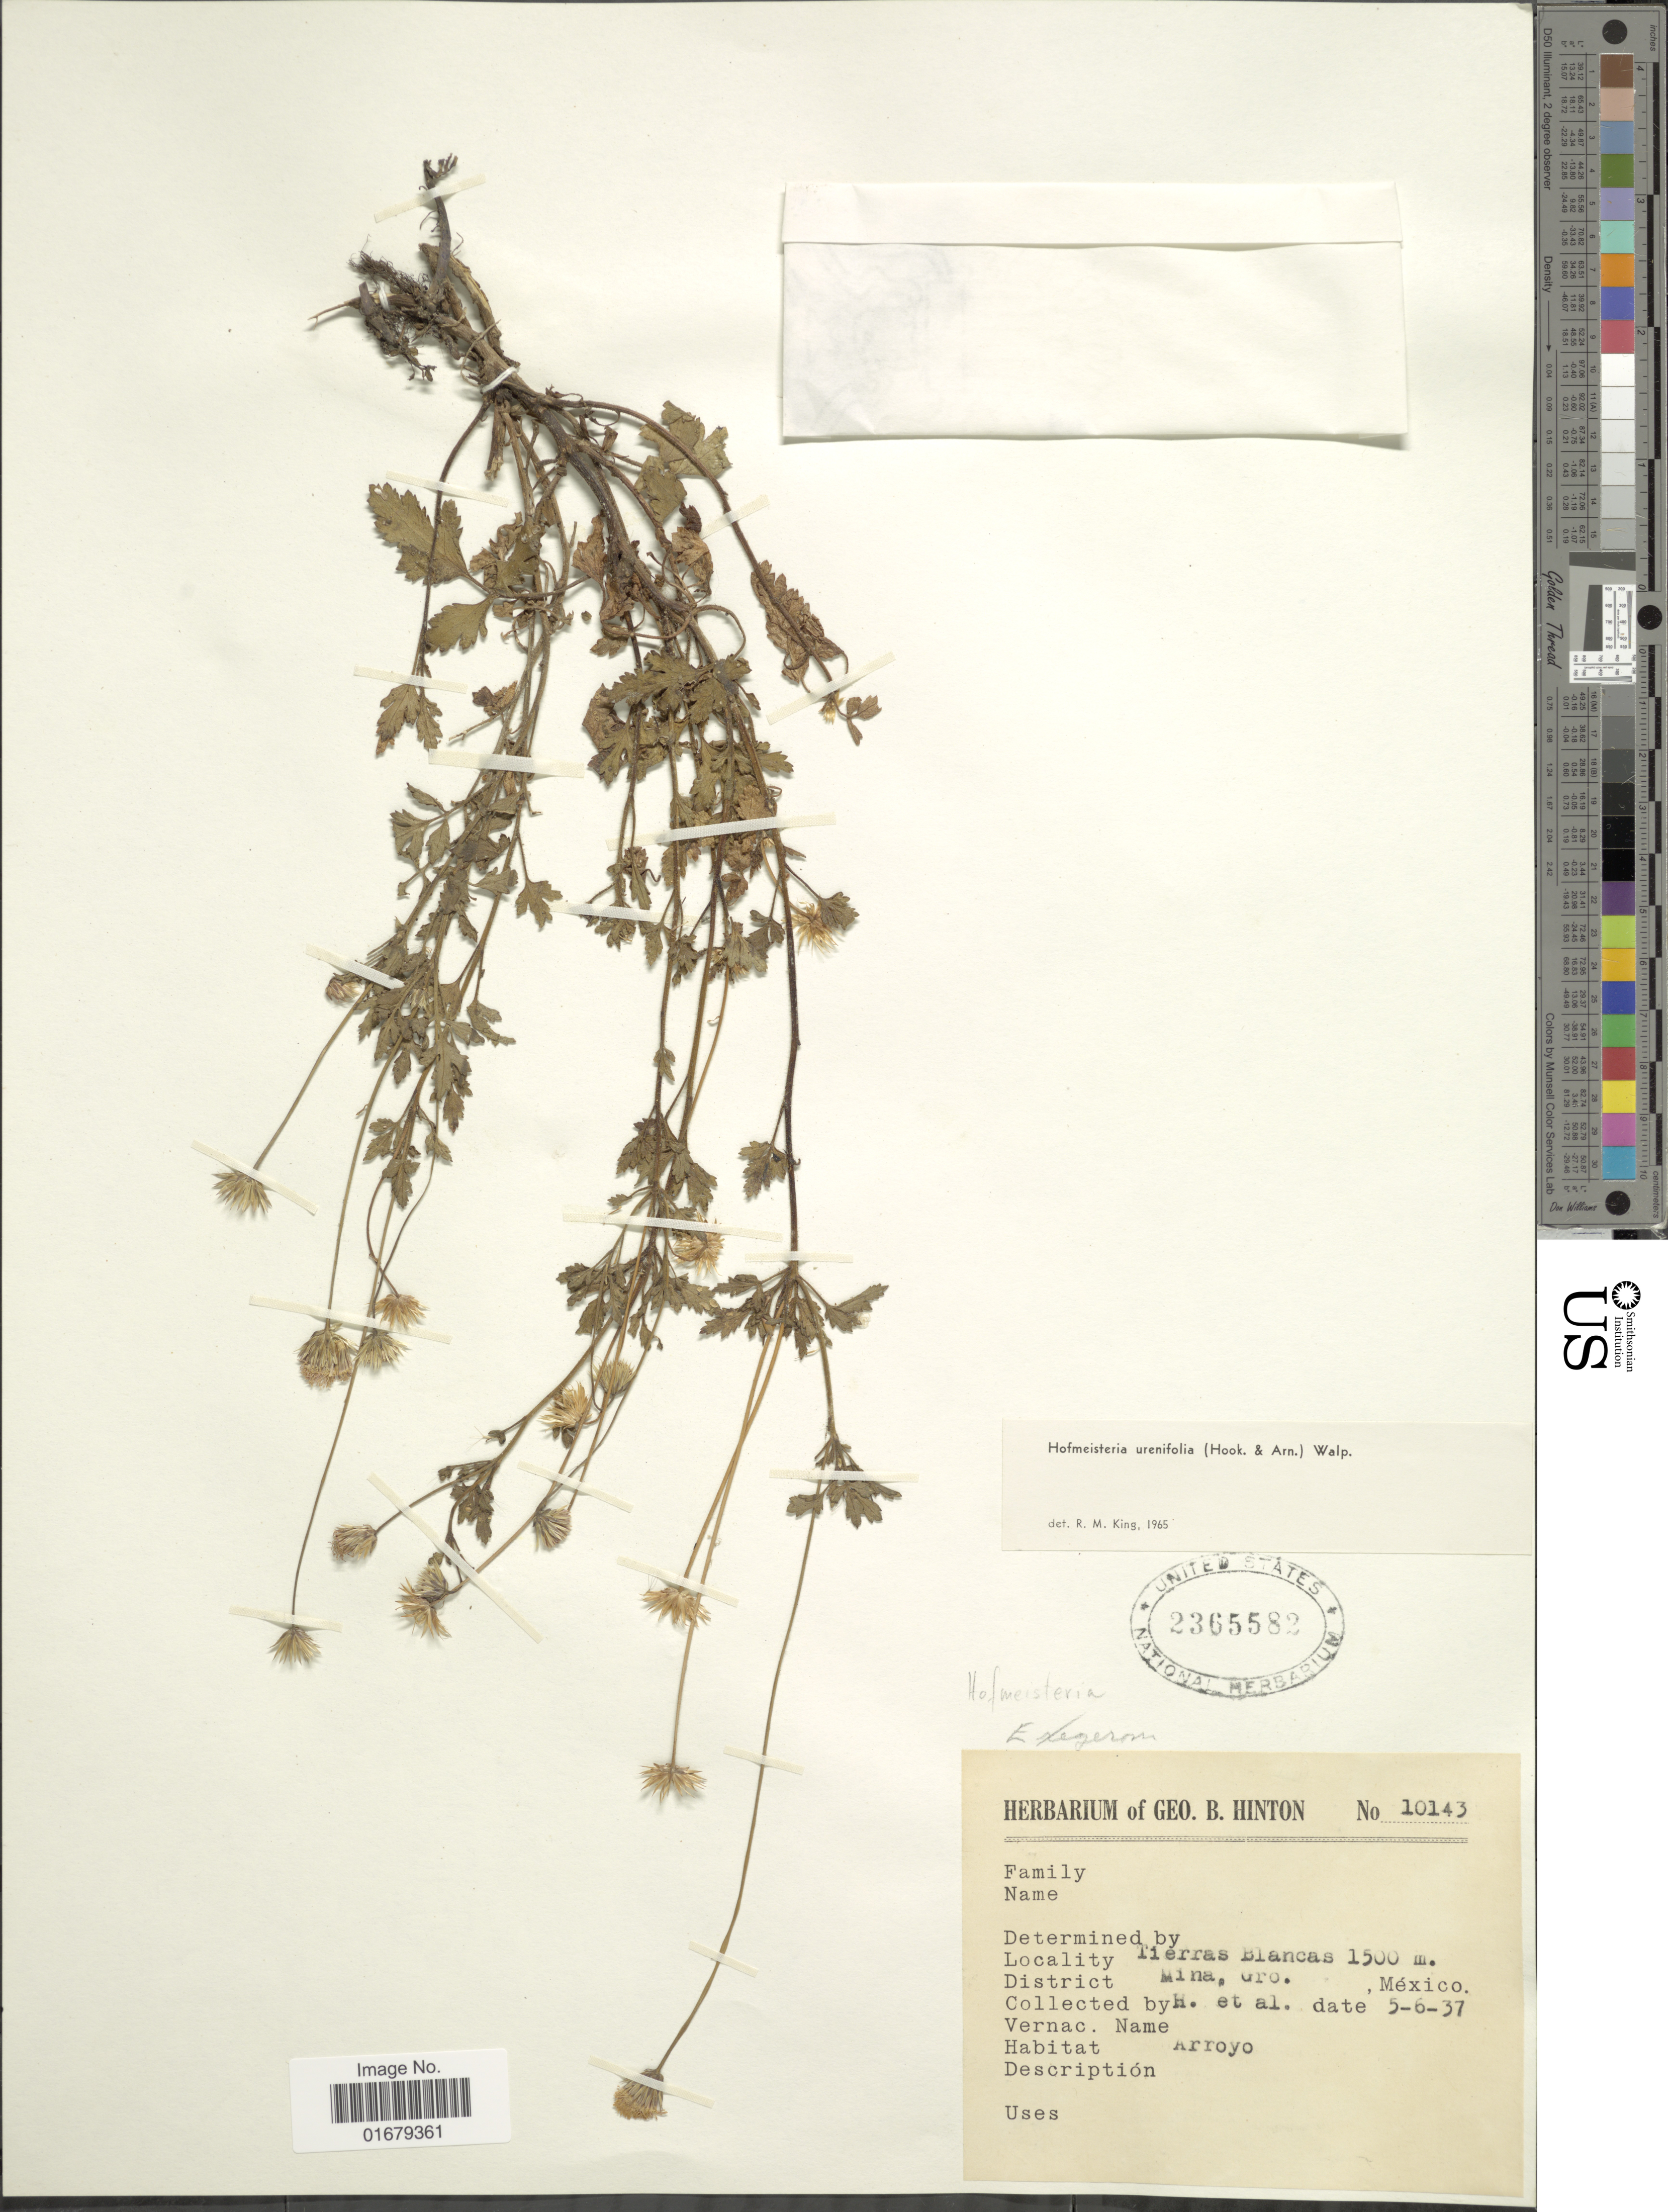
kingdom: Plantae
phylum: Tracheophyta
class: Magnoliopsida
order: Asterales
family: Asteraceae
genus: Hofmeisteria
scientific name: Hofmeisteria urenifolia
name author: (Hook. & Arn.) Walp.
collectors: G. B. Hinton & et al.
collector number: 10143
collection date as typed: Transcribed d/m/y: 6/5/37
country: Mexico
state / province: Guerrero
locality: Tierras Blancas, Mina, Gro.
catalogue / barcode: US 2365582